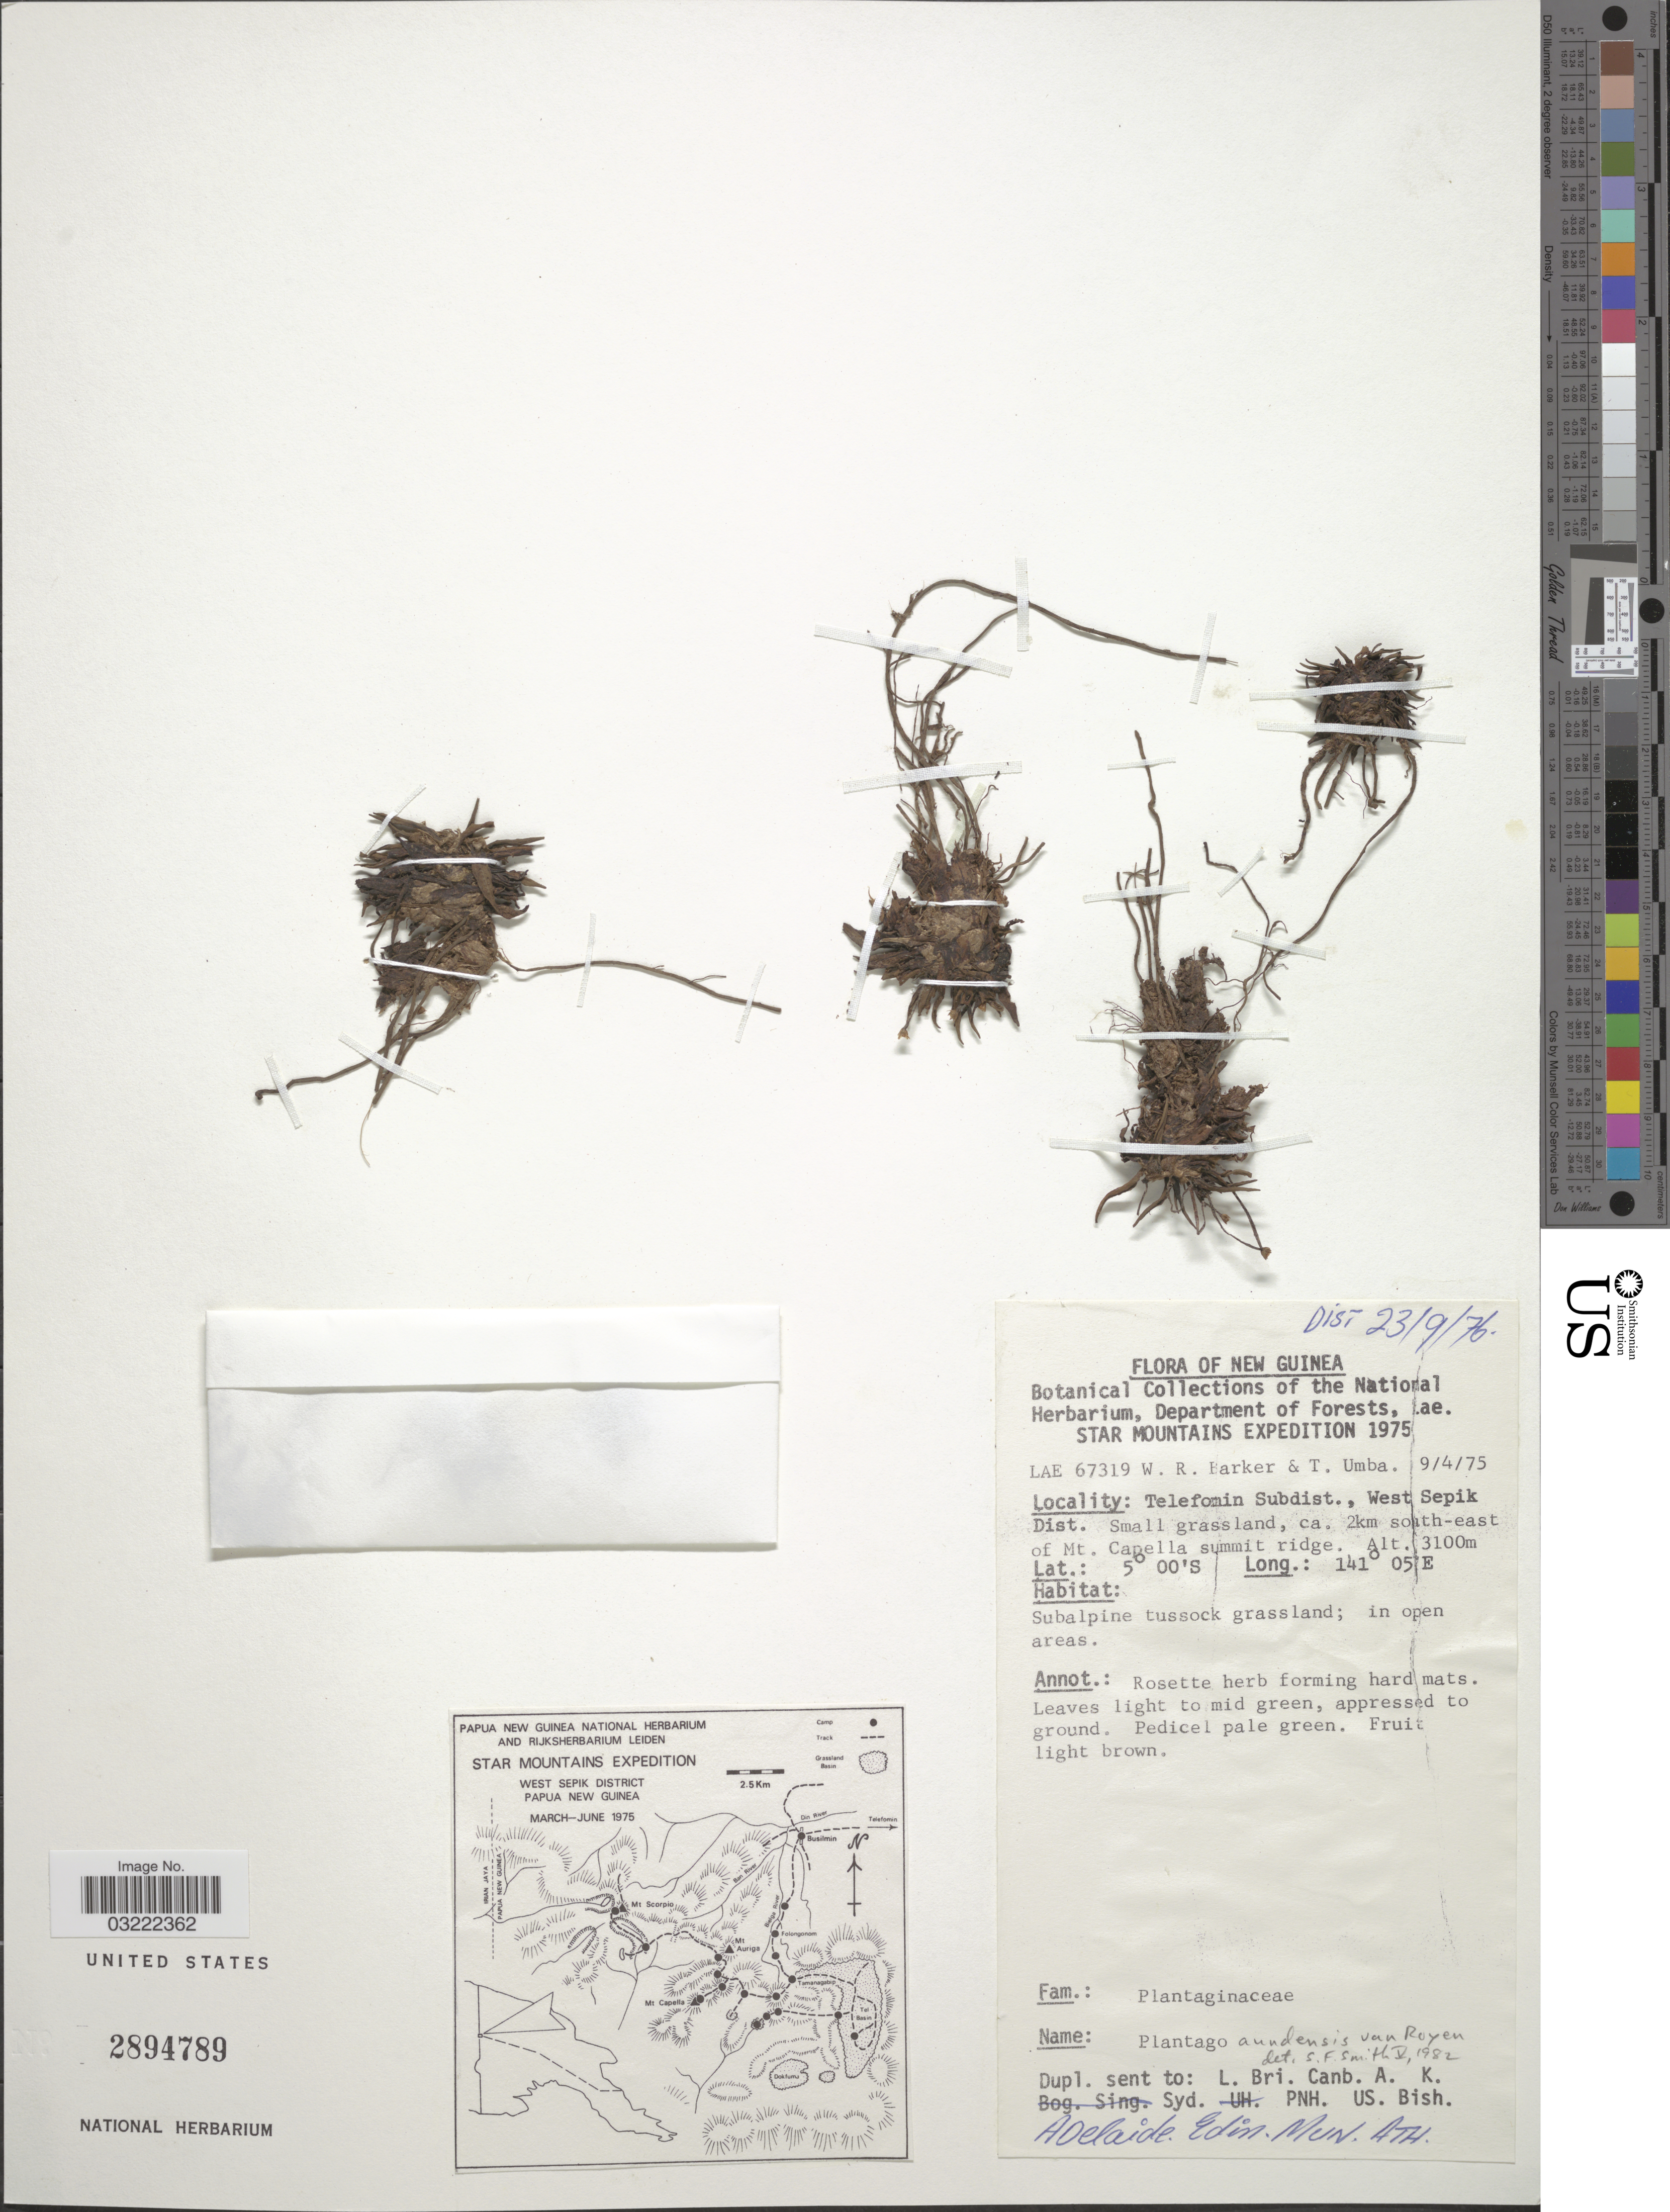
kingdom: Plantae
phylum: Tracheophyta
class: Magnoliopsida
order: Lamiales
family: Plantaginaceae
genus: Plantago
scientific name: Plantago aundensis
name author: P. Royen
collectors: W. R. Barker & T. Umba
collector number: LAE67319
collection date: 1975-04-09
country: Papua New Guinea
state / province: Sandaun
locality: New Guinea, Star Mountains, Telefomin Subdist., West Sepik Dist., ca. 2km south-east of Mt. Capella summit ridge.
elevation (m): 3100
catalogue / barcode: US 2894789